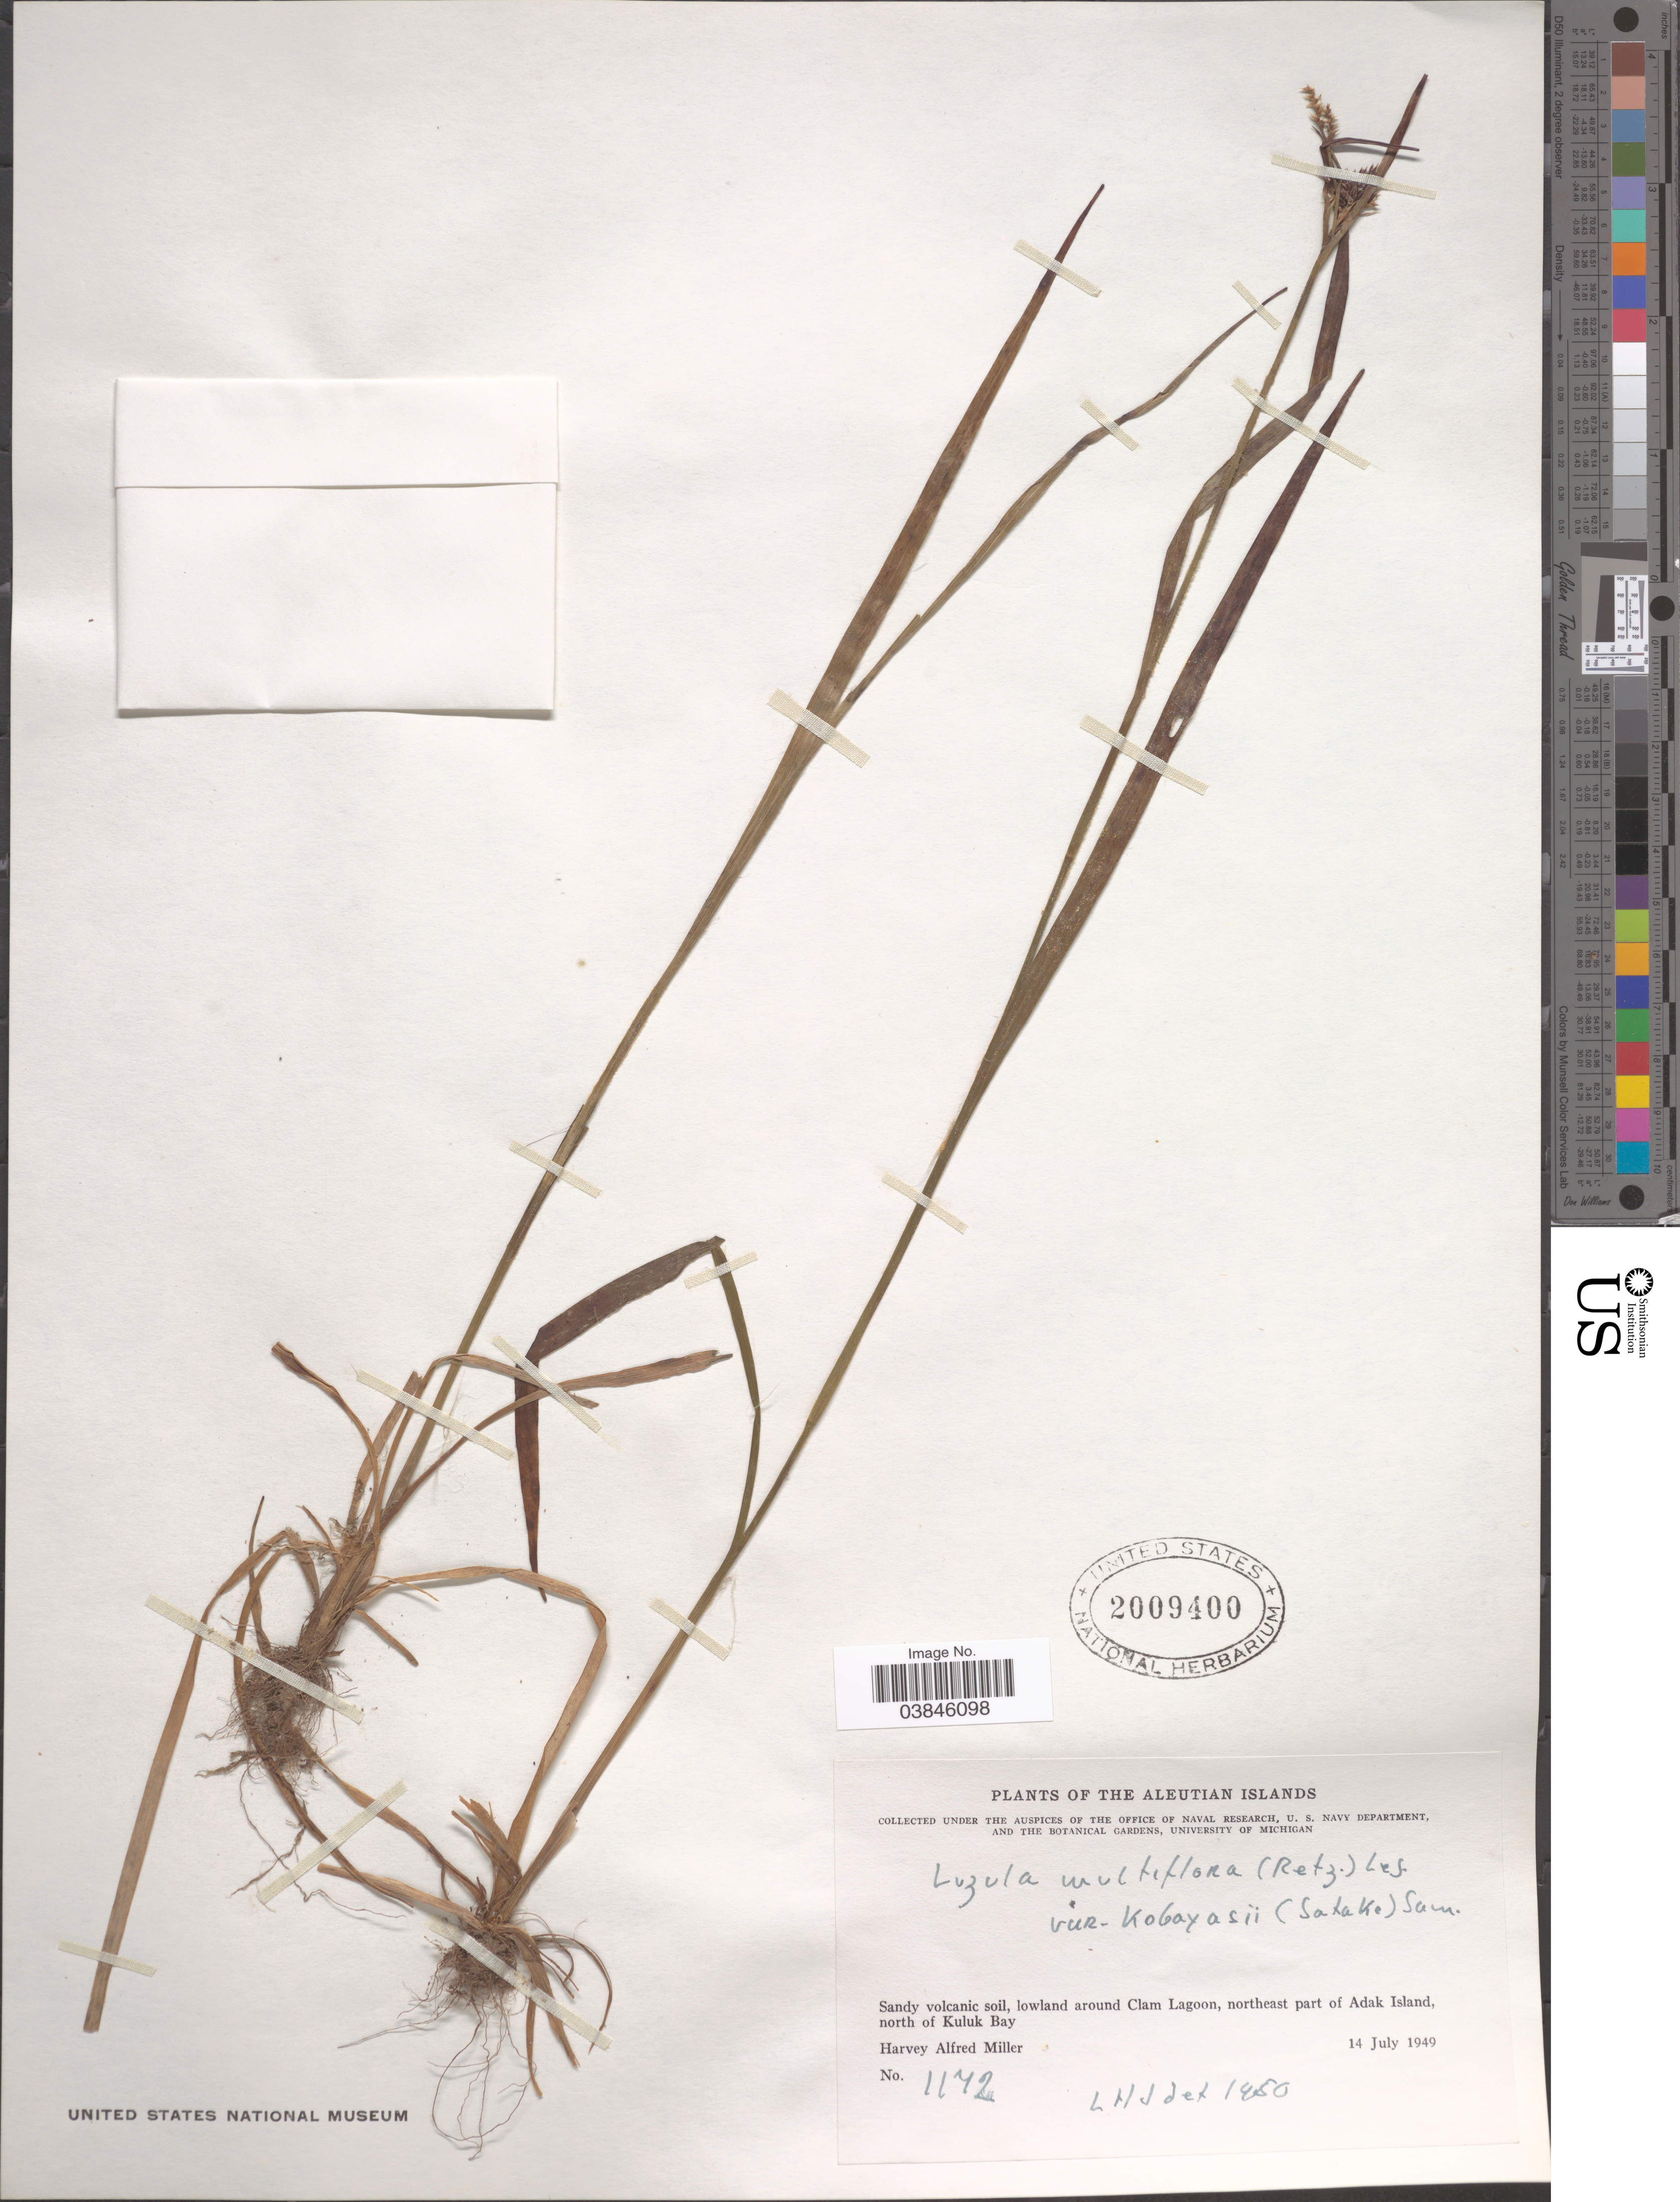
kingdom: Plantae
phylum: Tracheophyta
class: Liliopsida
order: Poales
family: Juncaceae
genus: Luzula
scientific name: Luzula multiflora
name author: (Ehrh.) Lej.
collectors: H. A. Miller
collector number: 1172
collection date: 1949-07-14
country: United States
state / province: Alaska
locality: The Aleutian Islands. Lowland around Clam Lagoon, northeast part of Adak Island, north of Kuluk Bay.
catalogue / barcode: US 2009400